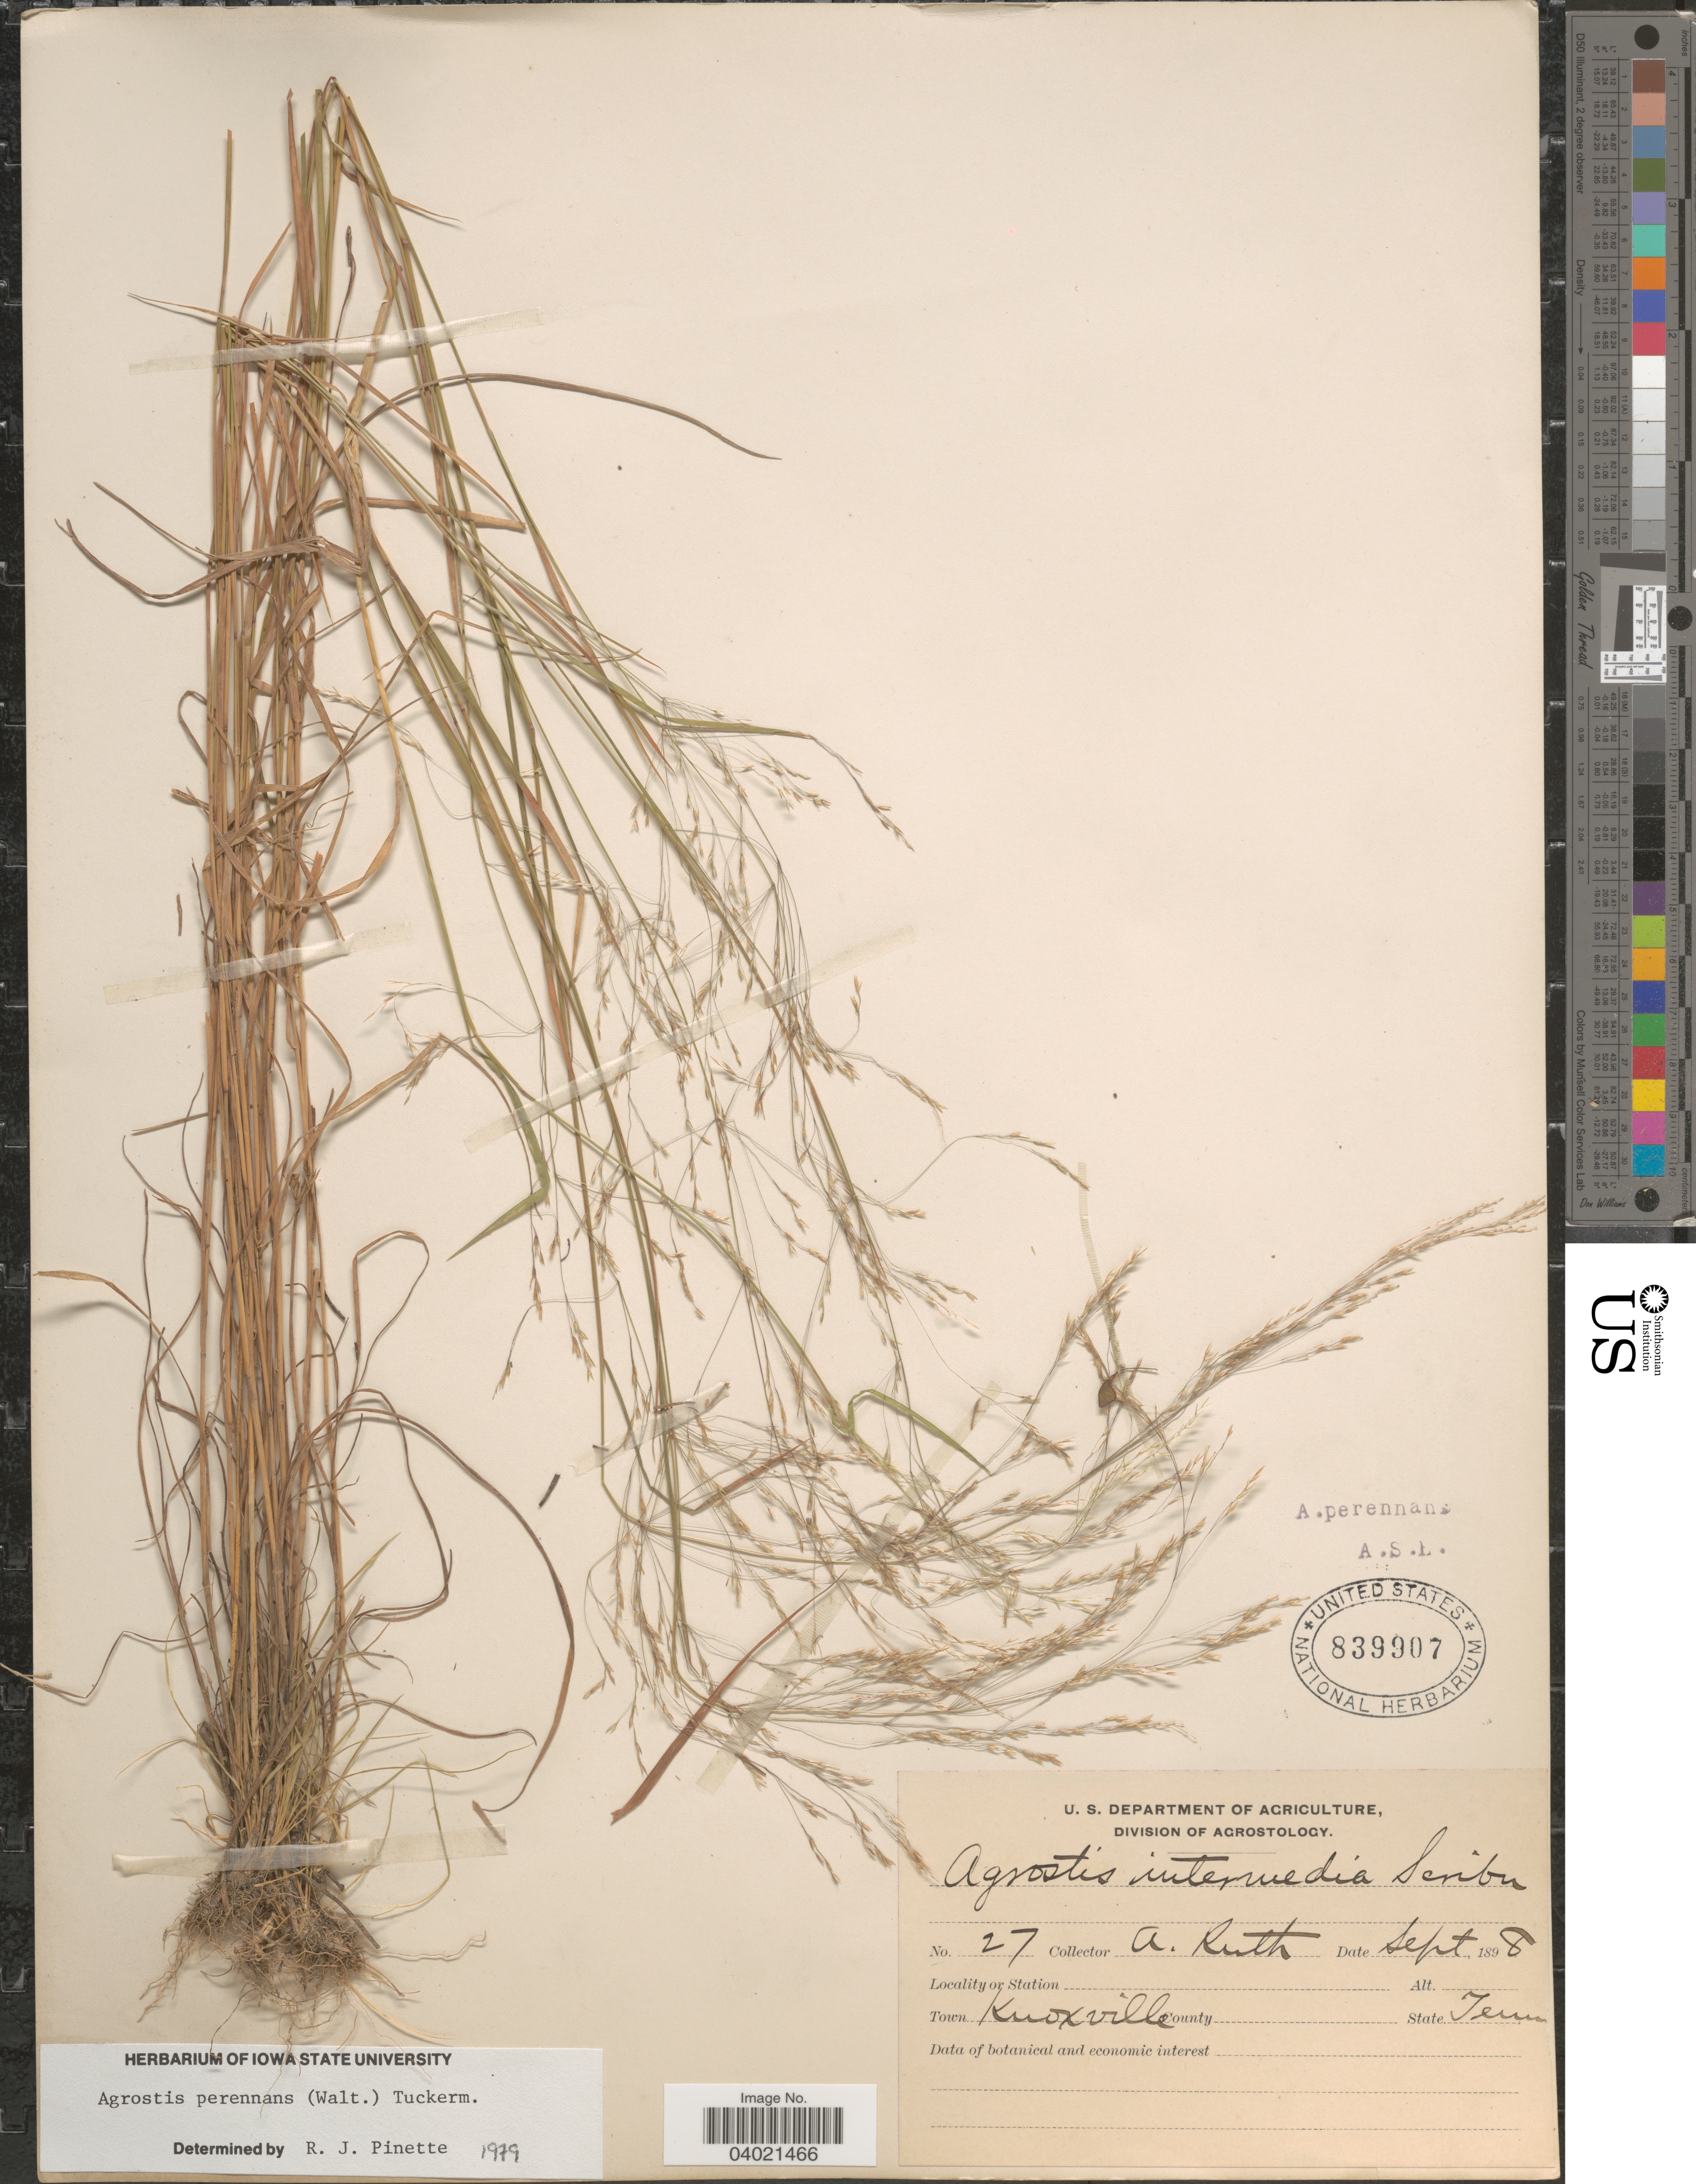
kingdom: Plantae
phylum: Tracheophyta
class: Liliopsida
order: Poales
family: Poaceae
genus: Agrostis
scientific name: Agrostis perennans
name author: (Walter) Tuck.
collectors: A. Ruth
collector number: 27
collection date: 1898-09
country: United States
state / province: Tennessee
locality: Town Knoxville.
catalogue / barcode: US 839907